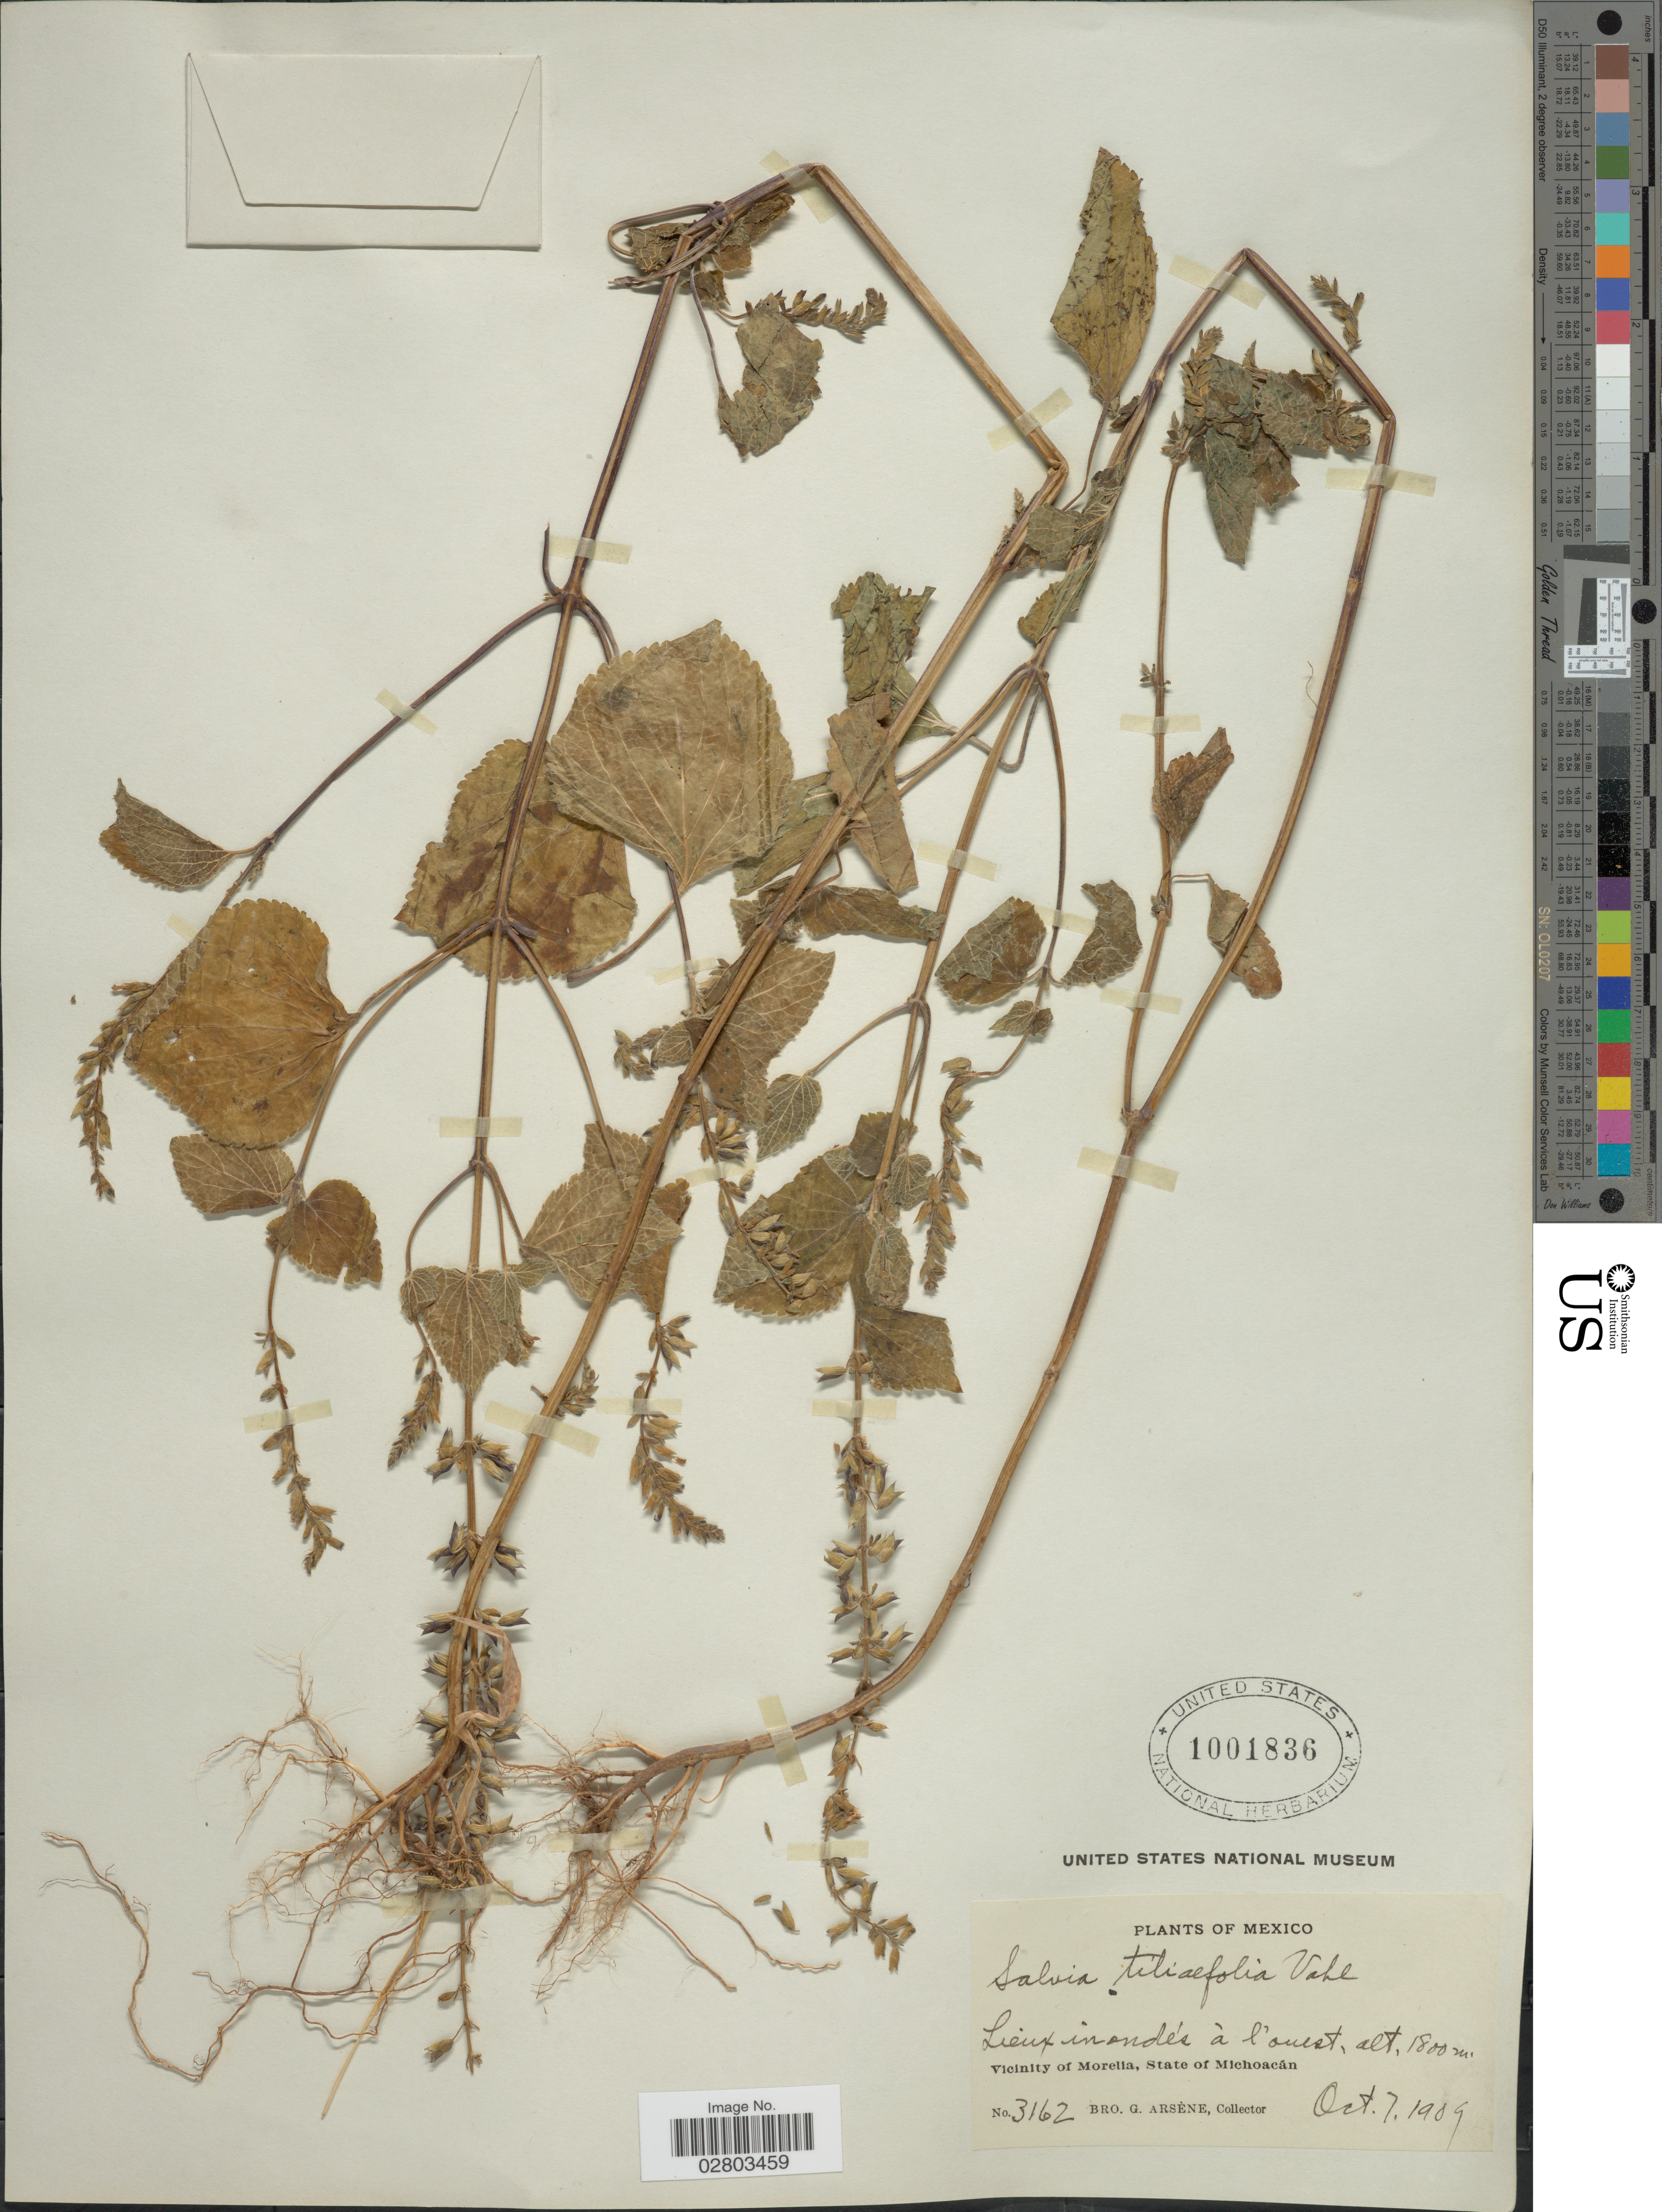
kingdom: Plantae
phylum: Tracheophyta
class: Magnoliopsida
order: Lamiales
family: Lamiaceae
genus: Salvia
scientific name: Salvia tiliifolia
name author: Vahl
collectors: Bro. G. Arsène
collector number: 3162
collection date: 1909-10-07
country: Mexico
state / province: Michoacán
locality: Lieux inondés à l'ouest, Vicinity of Morelia.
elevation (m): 1800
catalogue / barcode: US 1001836